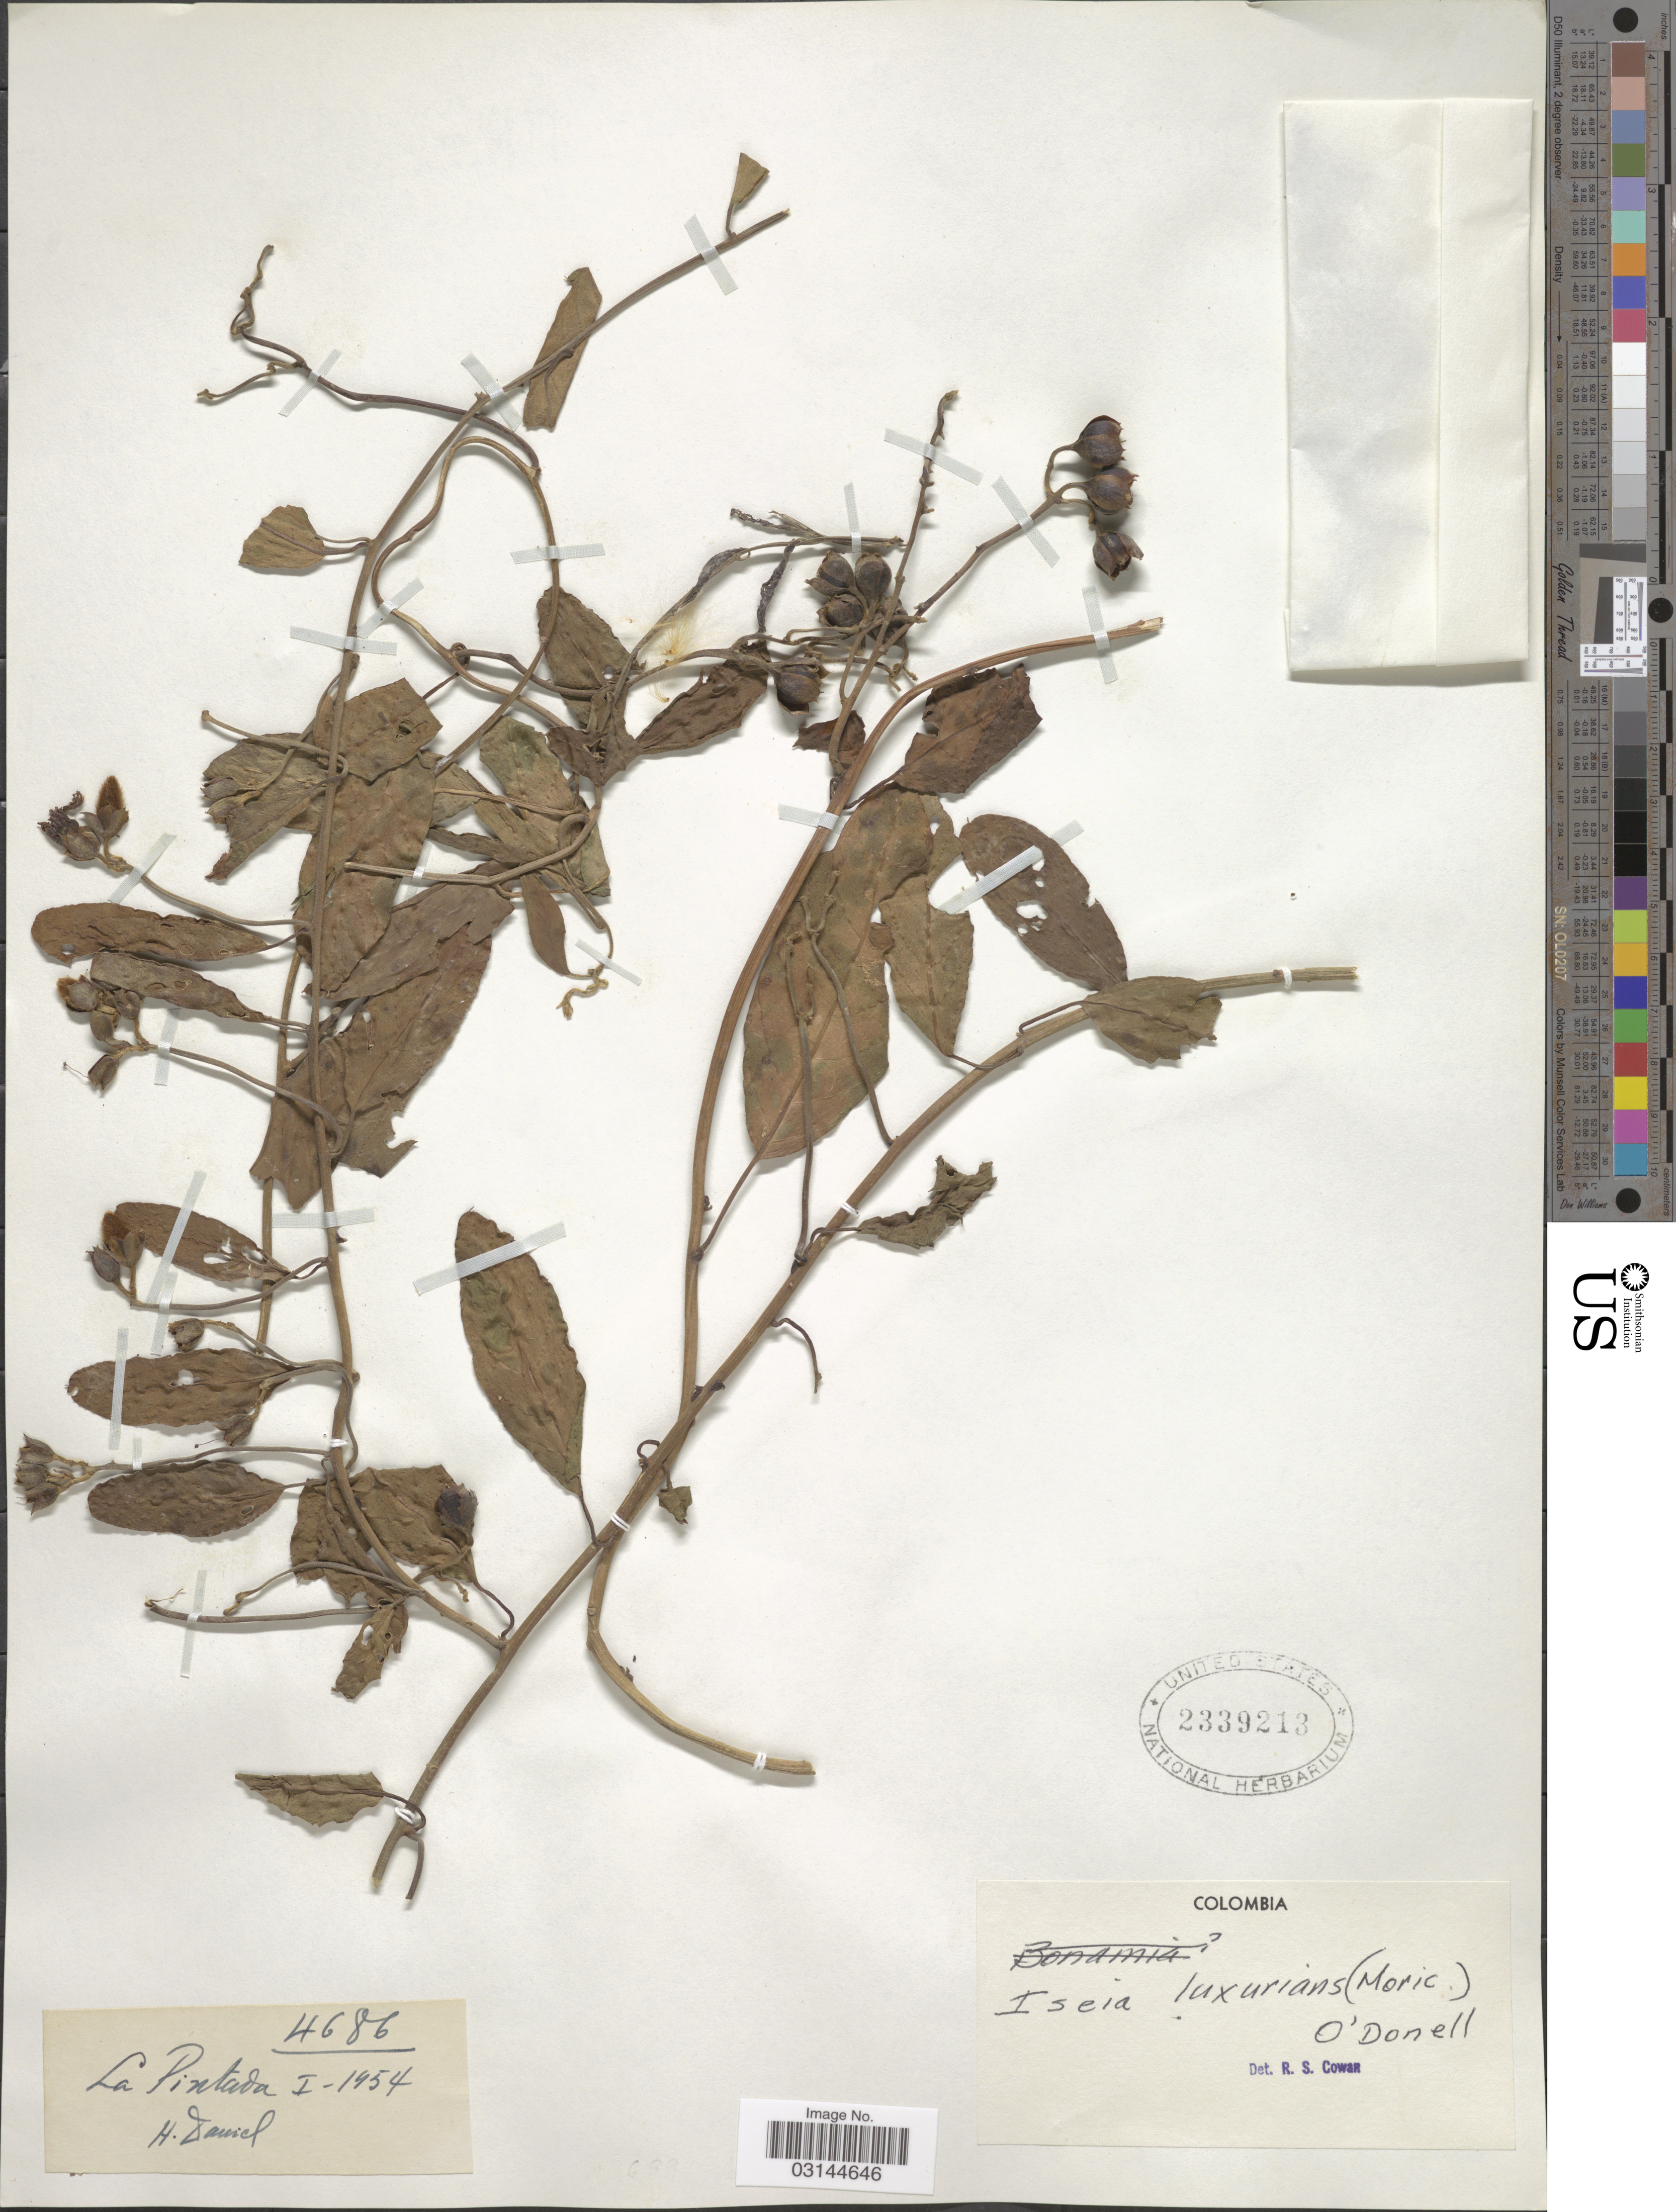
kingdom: Plantae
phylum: Tracheophyta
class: Magnoliopsida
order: Solanales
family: Convolvulaceae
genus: Aniseia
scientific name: Aniseia luxurians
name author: (Moric.) Athiê-Souza & Buril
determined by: Strong, Mark T., (BOT), Smithsonian Institution - National Museum of Natural History (UNITED STATES)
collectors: H. Daniel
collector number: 4686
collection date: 1954-01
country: Colombia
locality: La Pintada.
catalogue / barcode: US 2339213